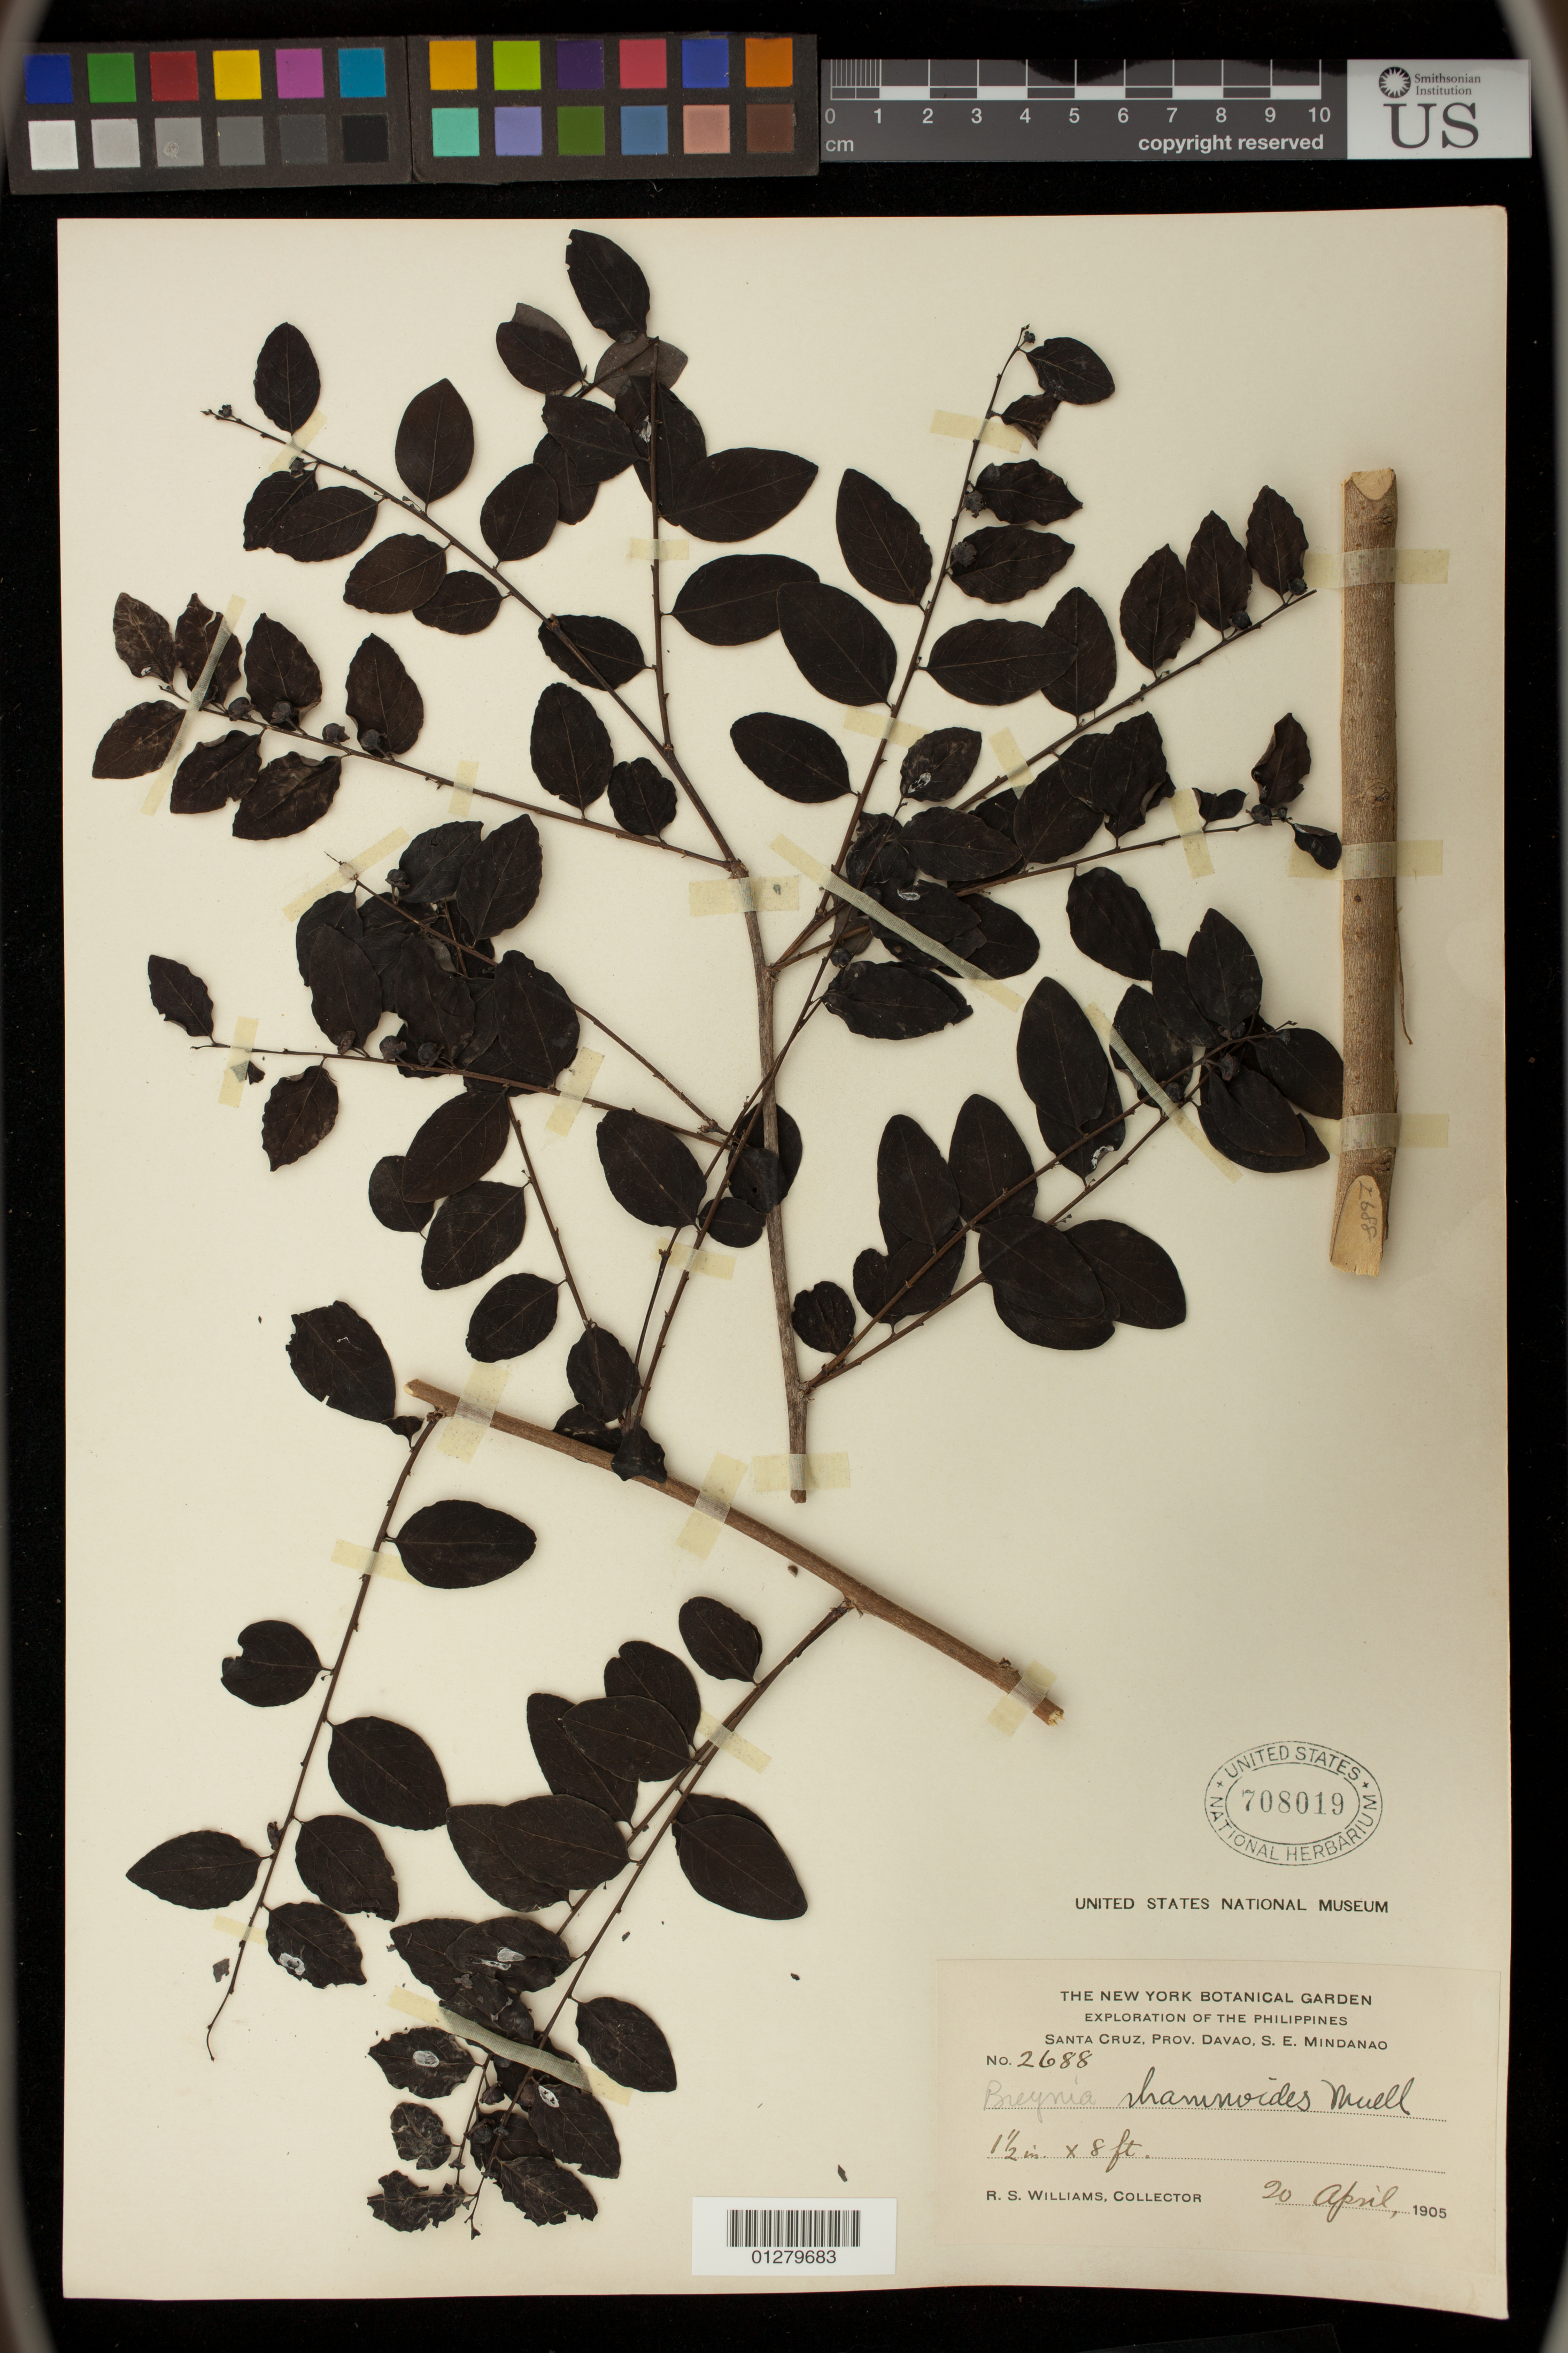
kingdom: Plantae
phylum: Tracheophyta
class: Magnoliopsida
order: Malpighiales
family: Phyllanthaceae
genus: Breynia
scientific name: Breynia vitis-idaea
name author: (Burm. f.) C.E.C. Fisch.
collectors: R. S. Williams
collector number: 2688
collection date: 1905-04-20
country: Philippines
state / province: Davao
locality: Santa Cruz, Prov. Davao, S. E. Mindanao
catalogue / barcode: US 708019